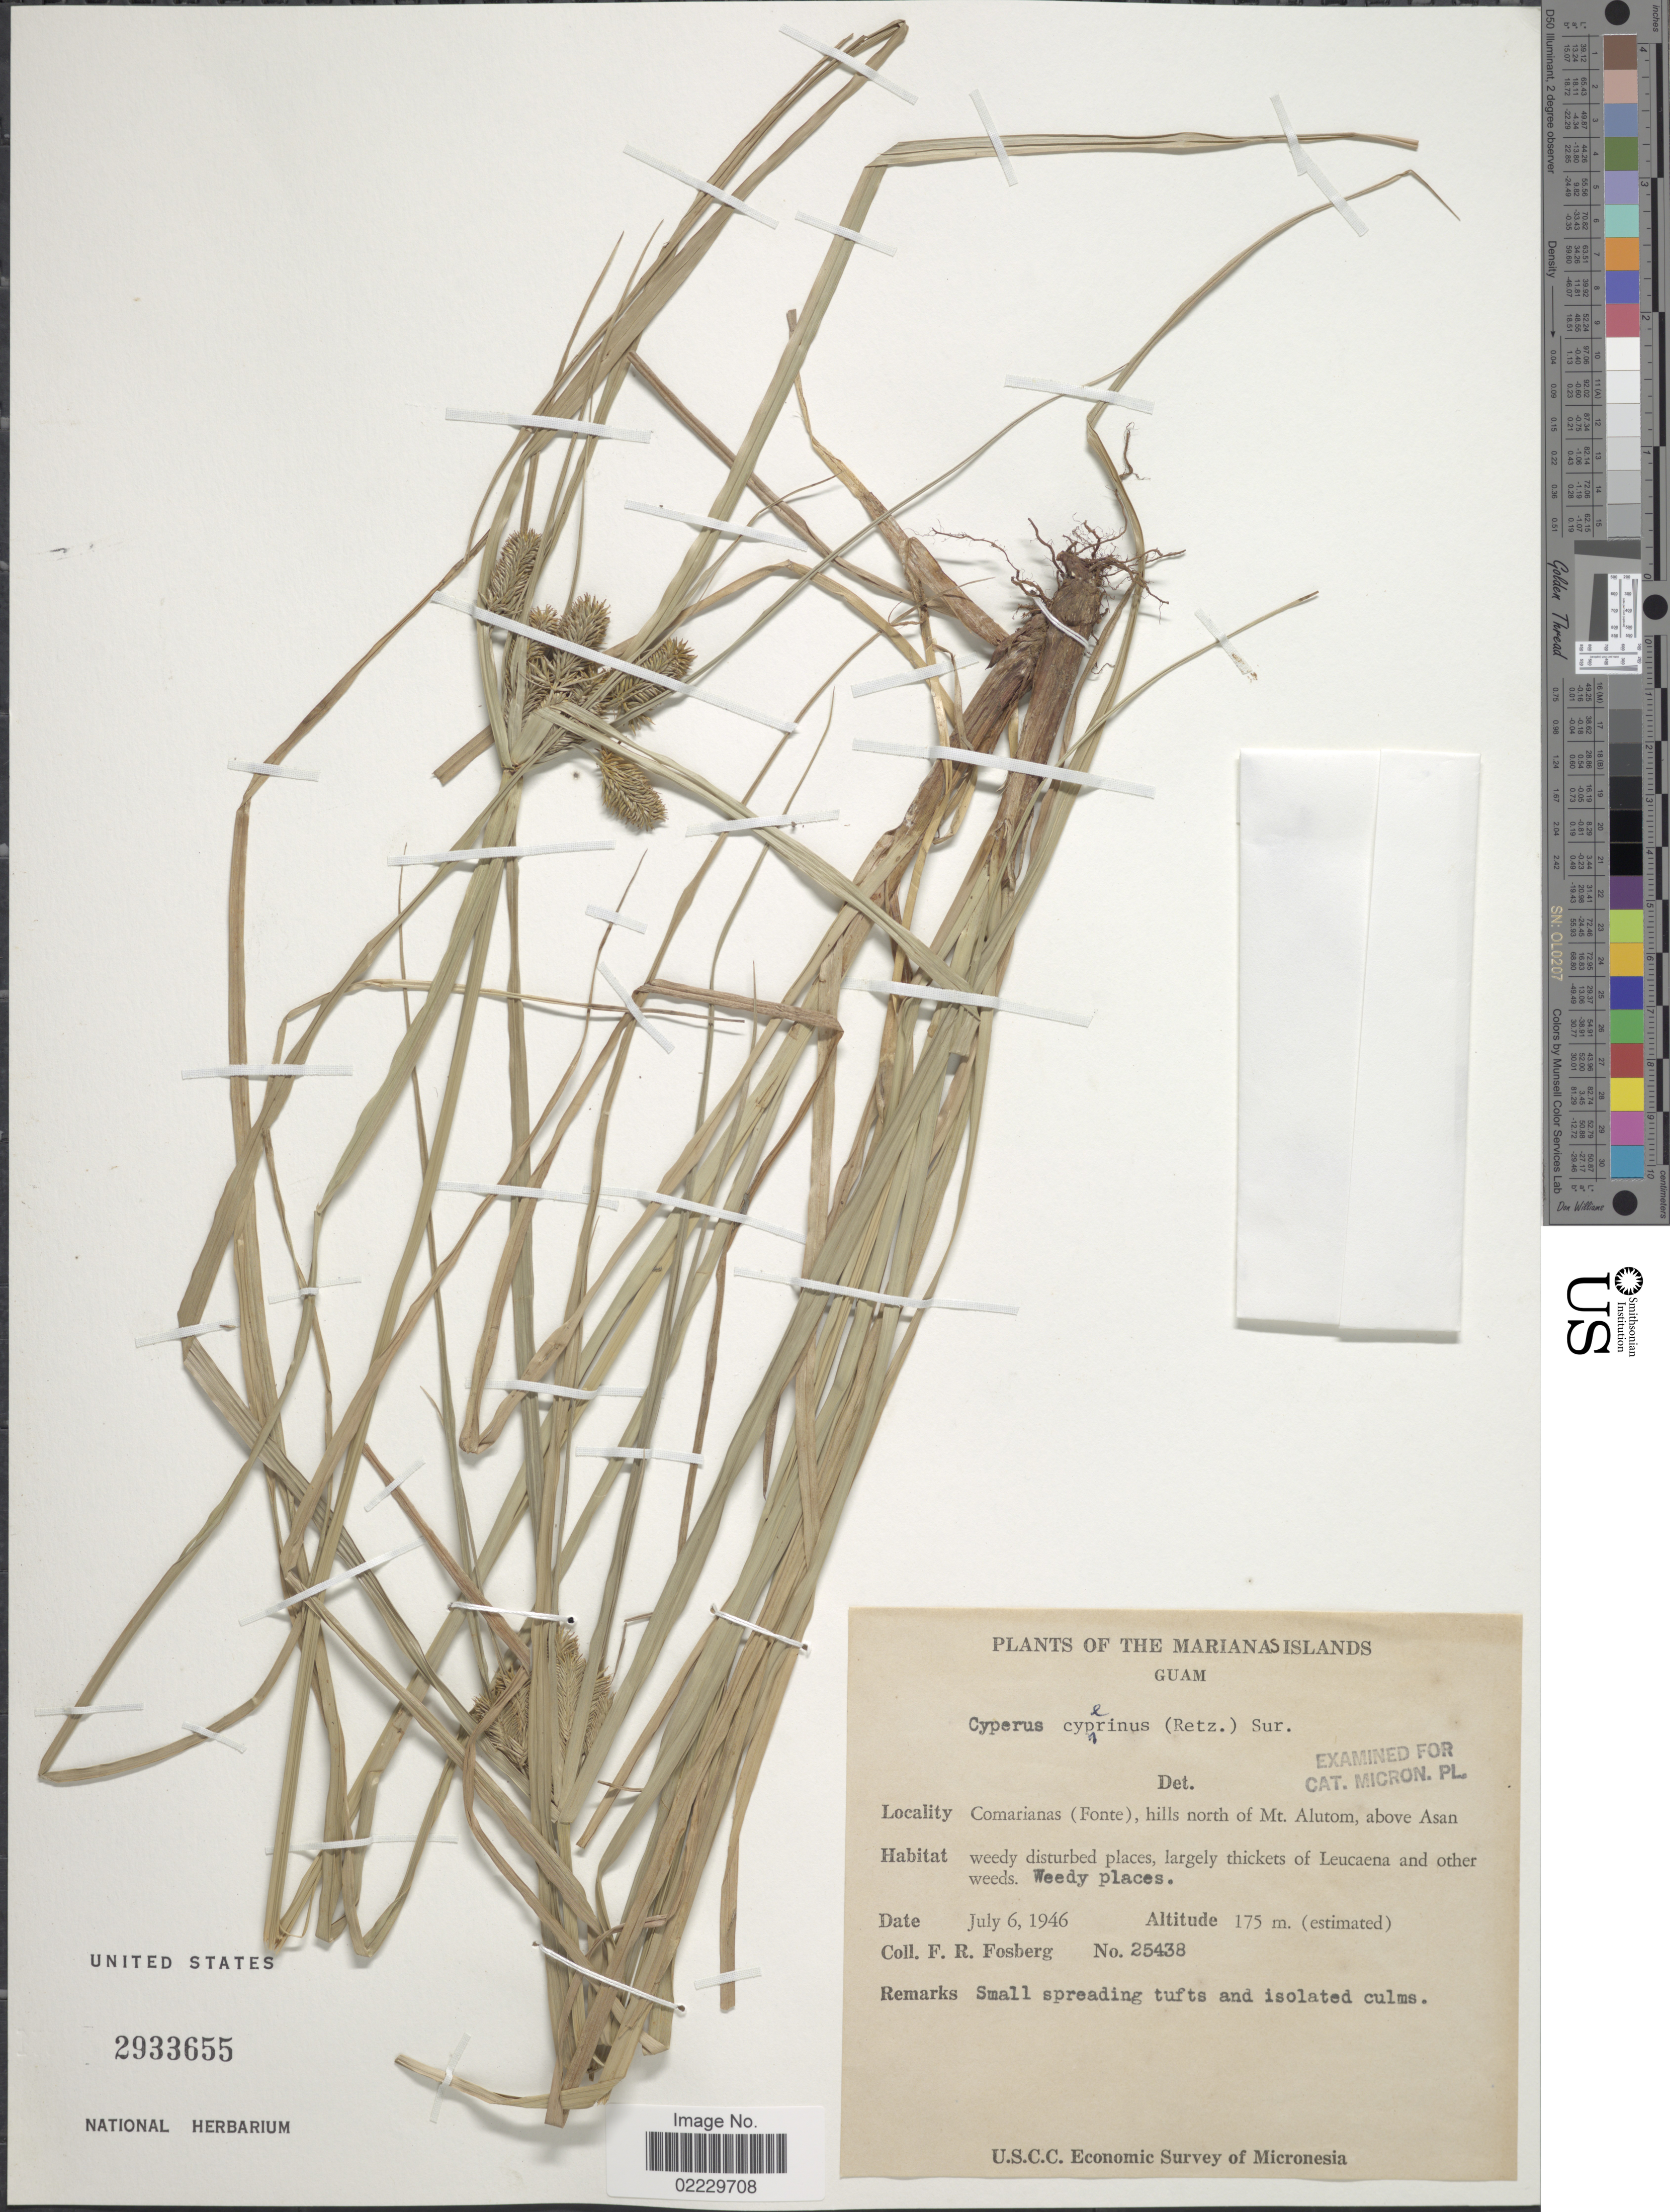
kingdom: Plantae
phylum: Tracheophyta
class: Liliopsida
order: Poales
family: Cyperaceae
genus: Cyperus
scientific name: Cyperus cyperinus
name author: (Retz.) Valck. Sur.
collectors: F. R. Fosberg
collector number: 25438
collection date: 1946-07-06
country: Guam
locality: Miarianas Islands, Guam. Comarianas (Fonte), hills north of Mt. Alutom, above Asan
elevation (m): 175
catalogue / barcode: US 2933655